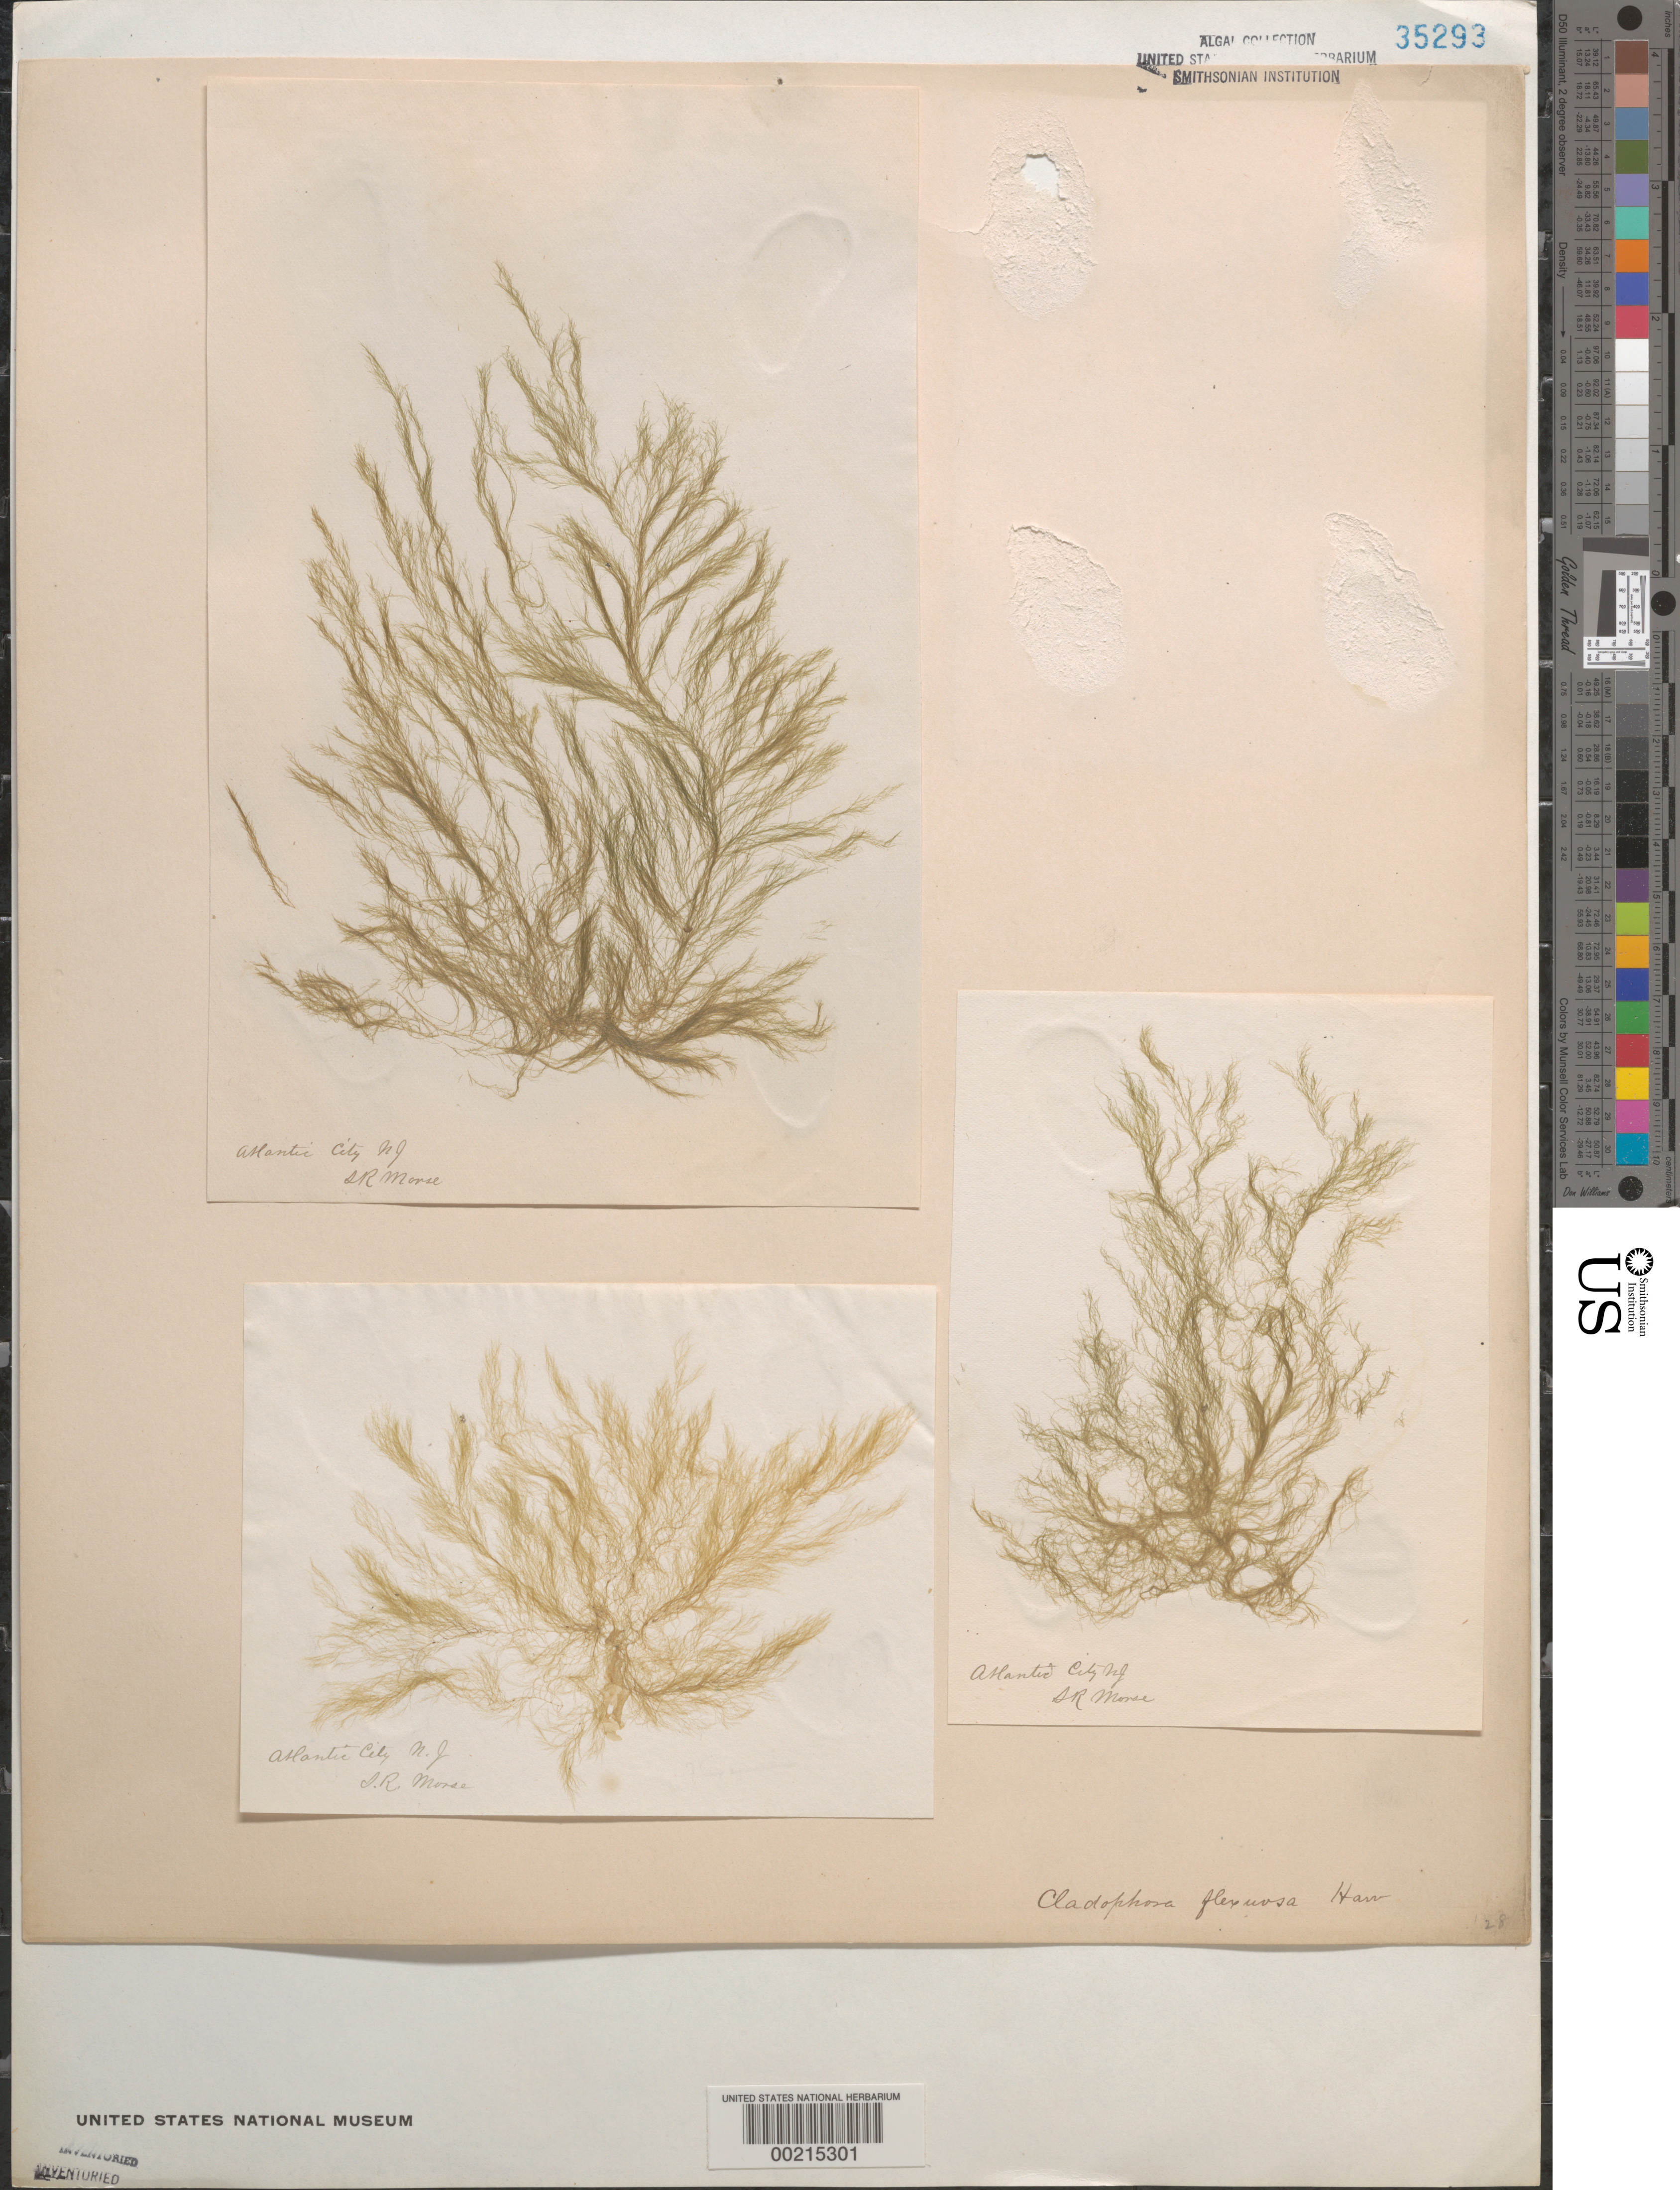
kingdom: Plantae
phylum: Chlorophyta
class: Ulvophyceae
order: Cladophorales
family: Cladophoraceae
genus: Cladophora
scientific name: Cladophora flexuosa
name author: (O.F. Muell.) Kütz.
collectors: S. Morse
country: United States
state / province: New Jersey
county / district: Atlantic County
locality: Atlantic City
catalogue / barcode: US 35293